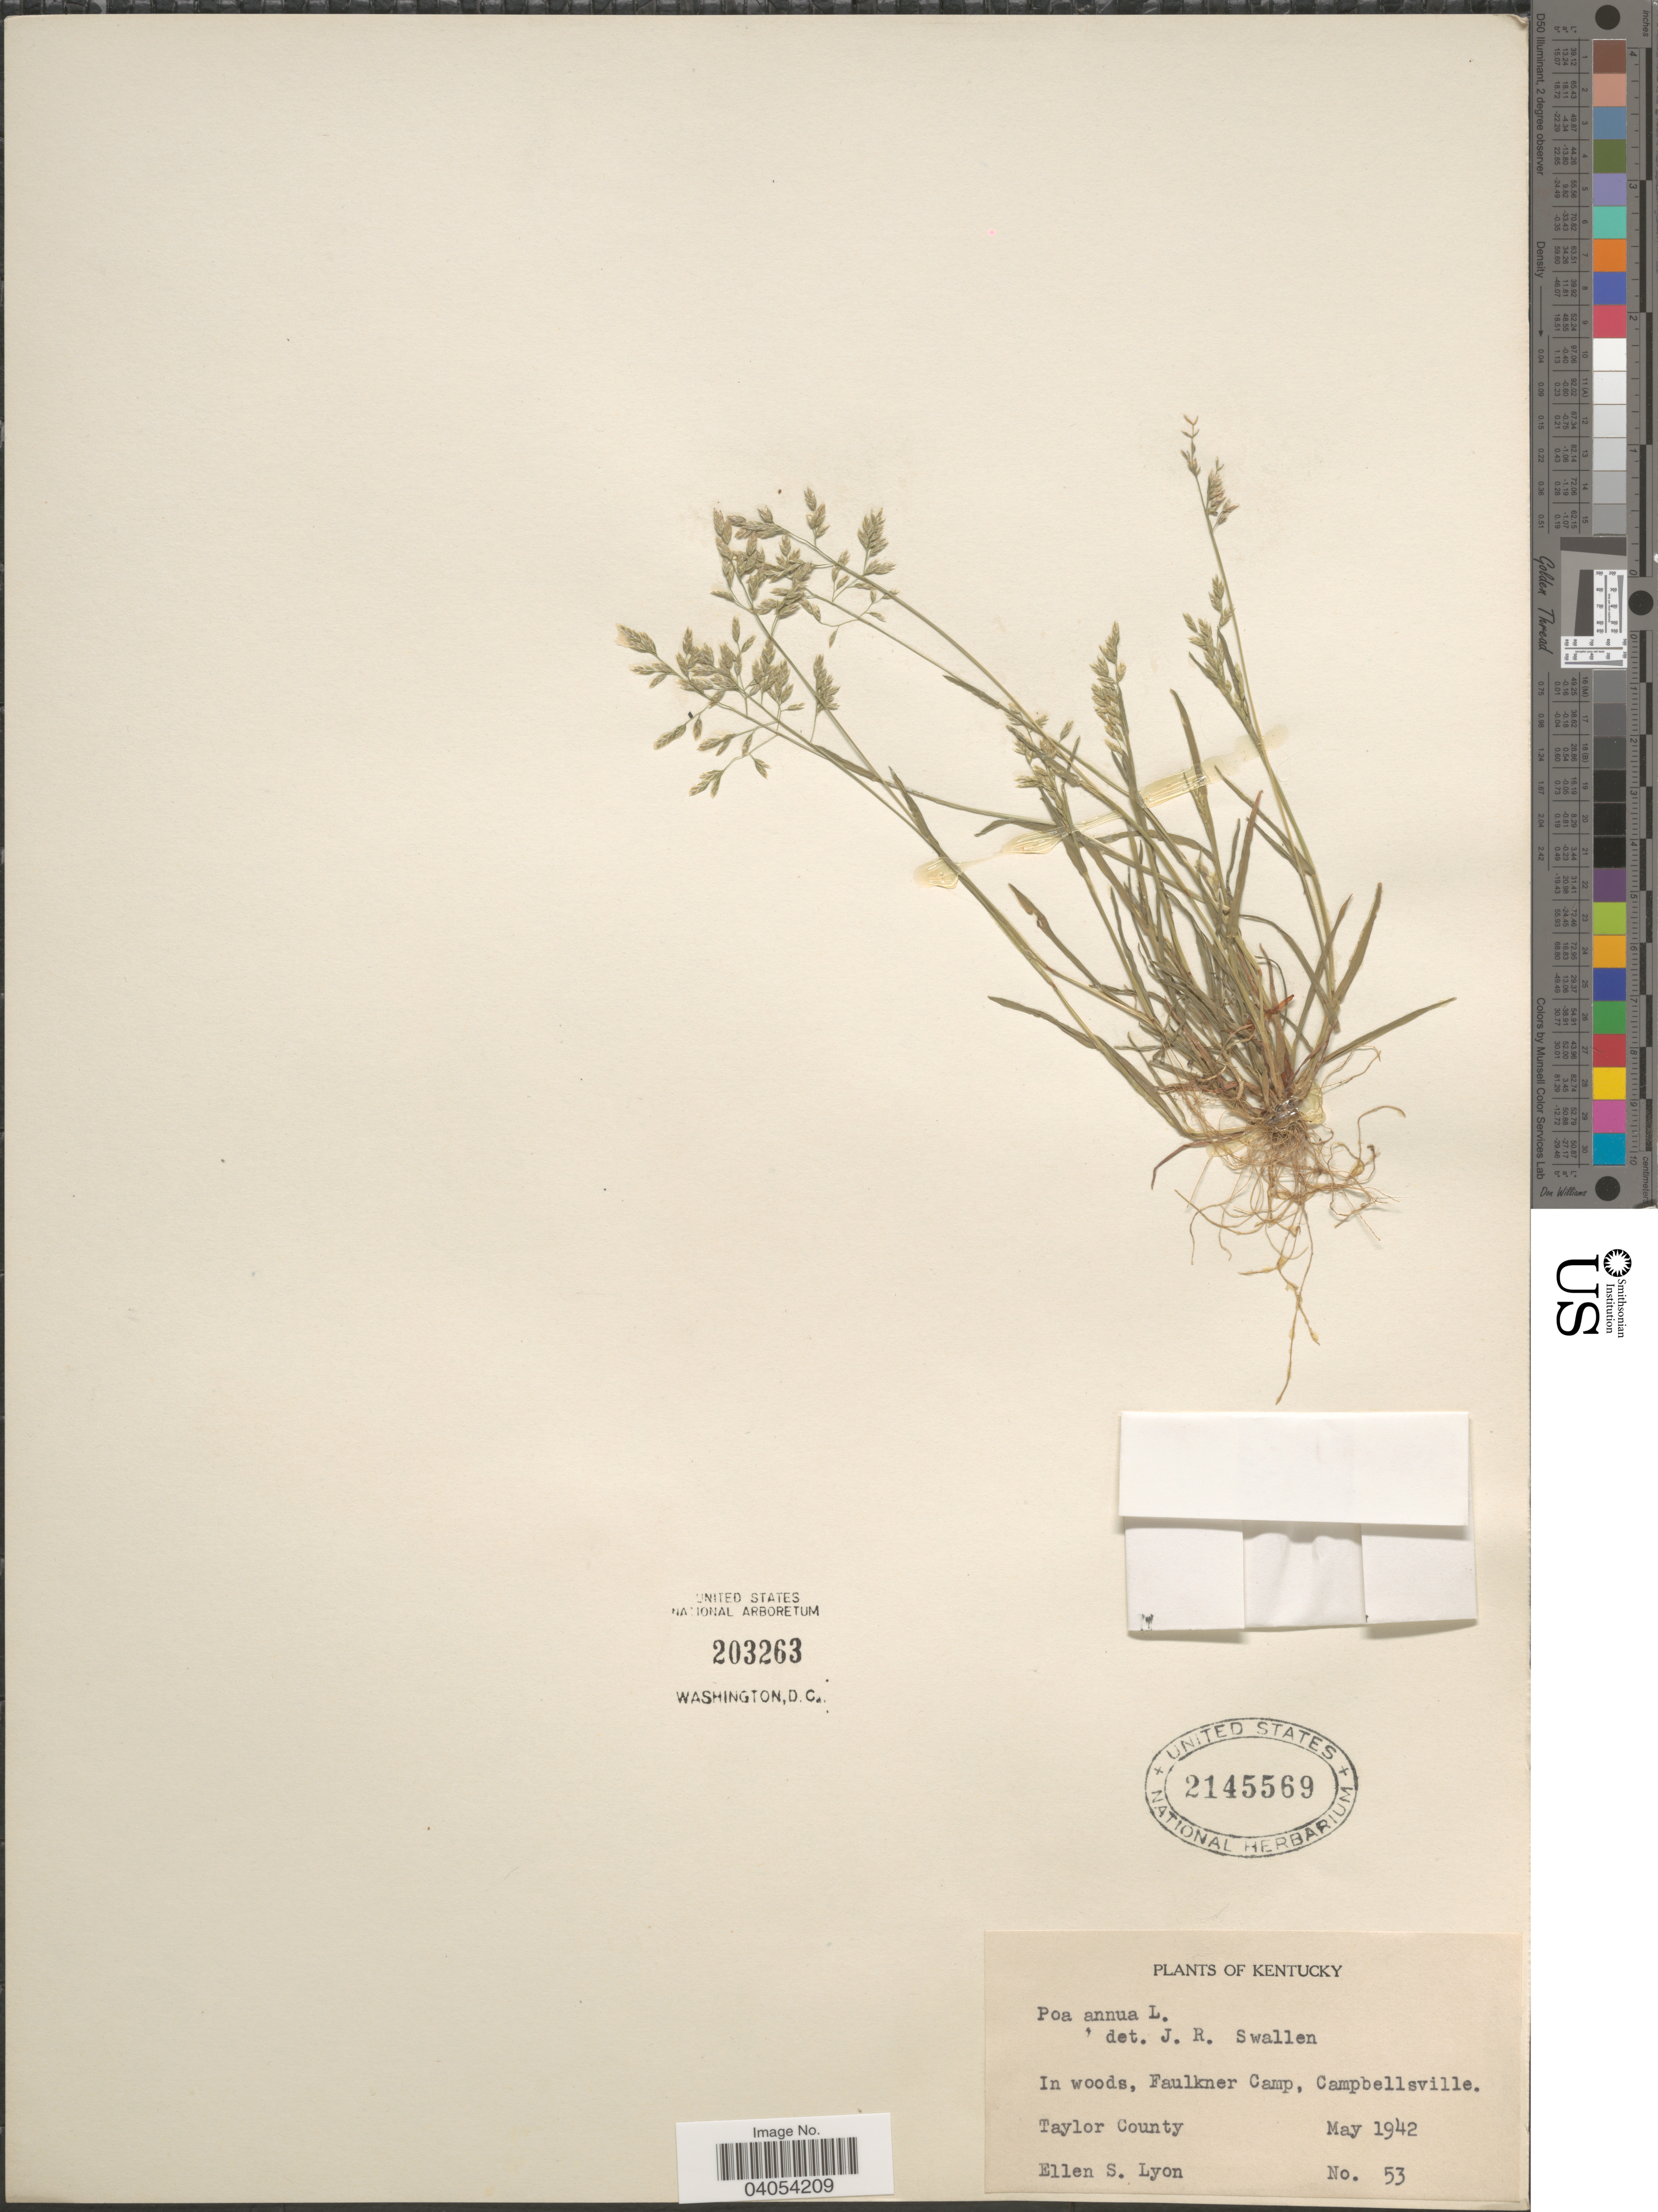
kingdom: Plantae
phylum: Tracheophyta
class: Liliopsida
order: Poales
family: Poaceae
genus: Poa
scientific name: Poa annua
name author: L.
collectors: E. Lyon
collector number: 53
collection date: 1942-05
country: United States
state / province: Kentucky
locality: In woods, Faulkner Camp, Campbellsville. Taylor County.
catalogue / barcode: US 2145569